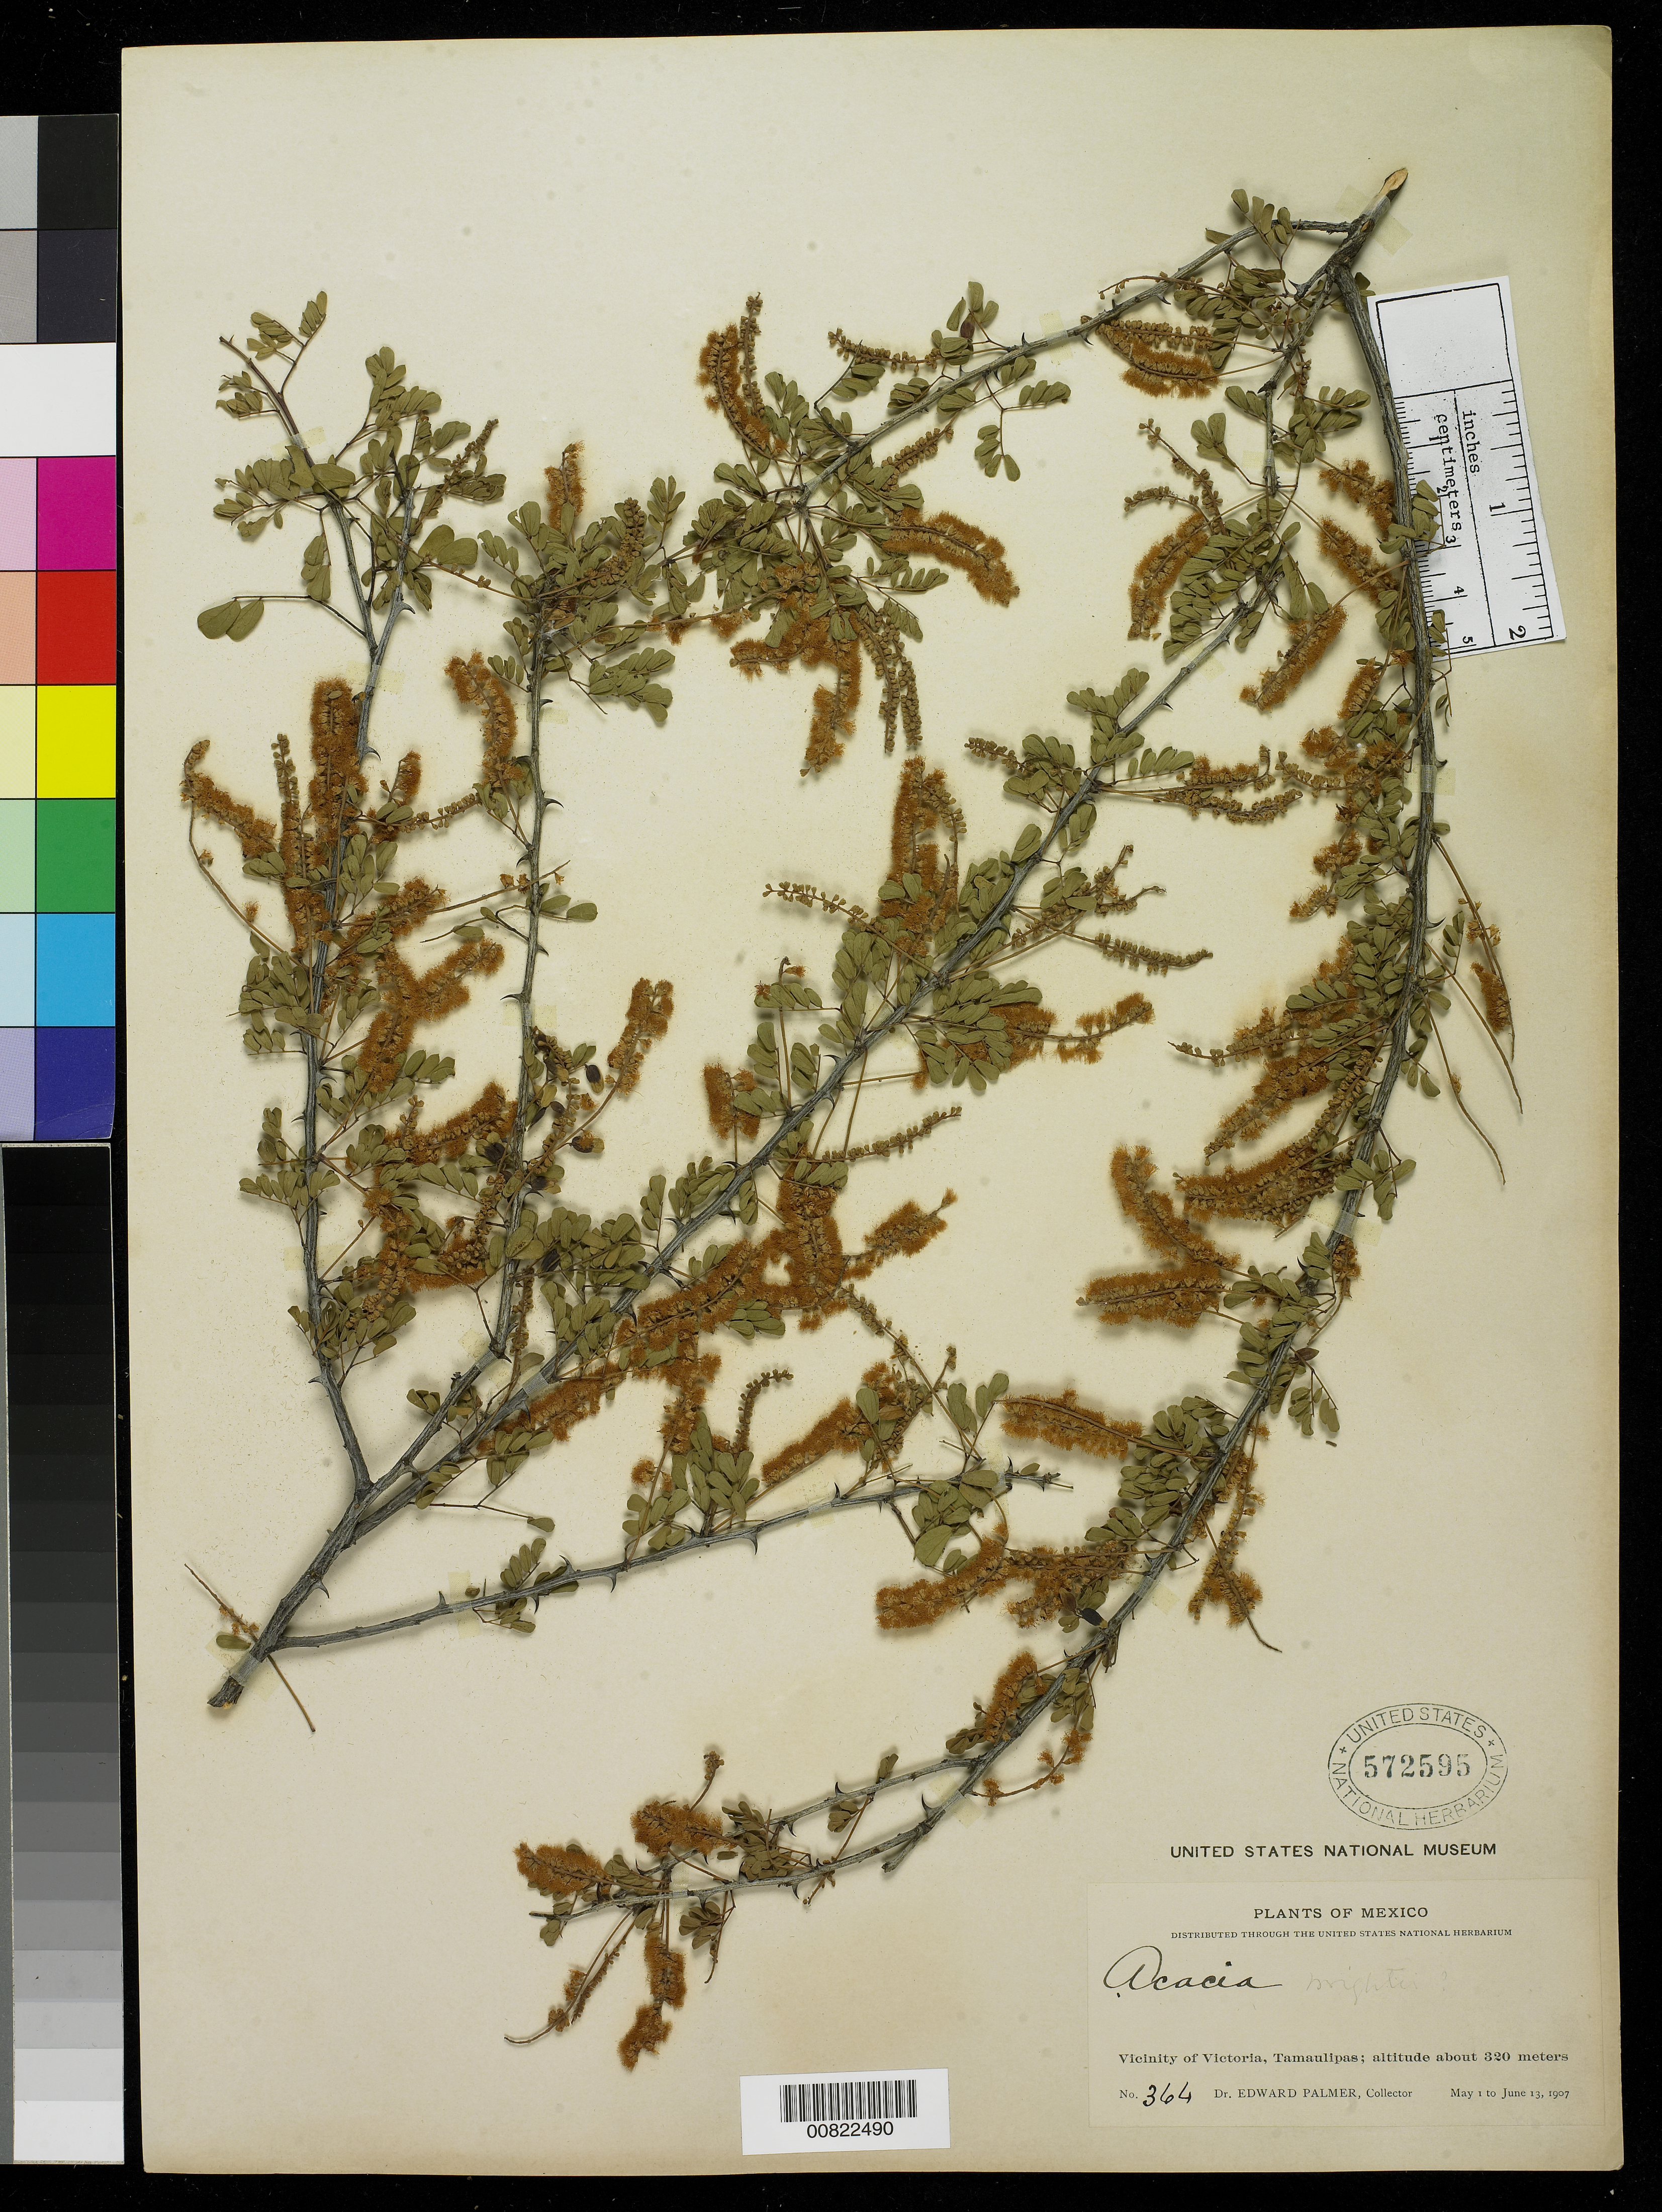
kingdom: Plantae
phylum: Tracheophyta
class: Magnoliopsida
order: Fabales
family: Fabaceae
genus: Senegalia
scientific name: Senegalia wrightii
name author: (Benth.) Britton & Rose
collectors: E. Palmer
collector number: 364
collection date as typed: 01 May 1907 to 13 Jun 1907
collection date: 1907-05-01/1907-06-13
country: Mexico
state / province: Tamaulipas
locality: Vicinity of Victoria.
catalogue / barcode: US 572595